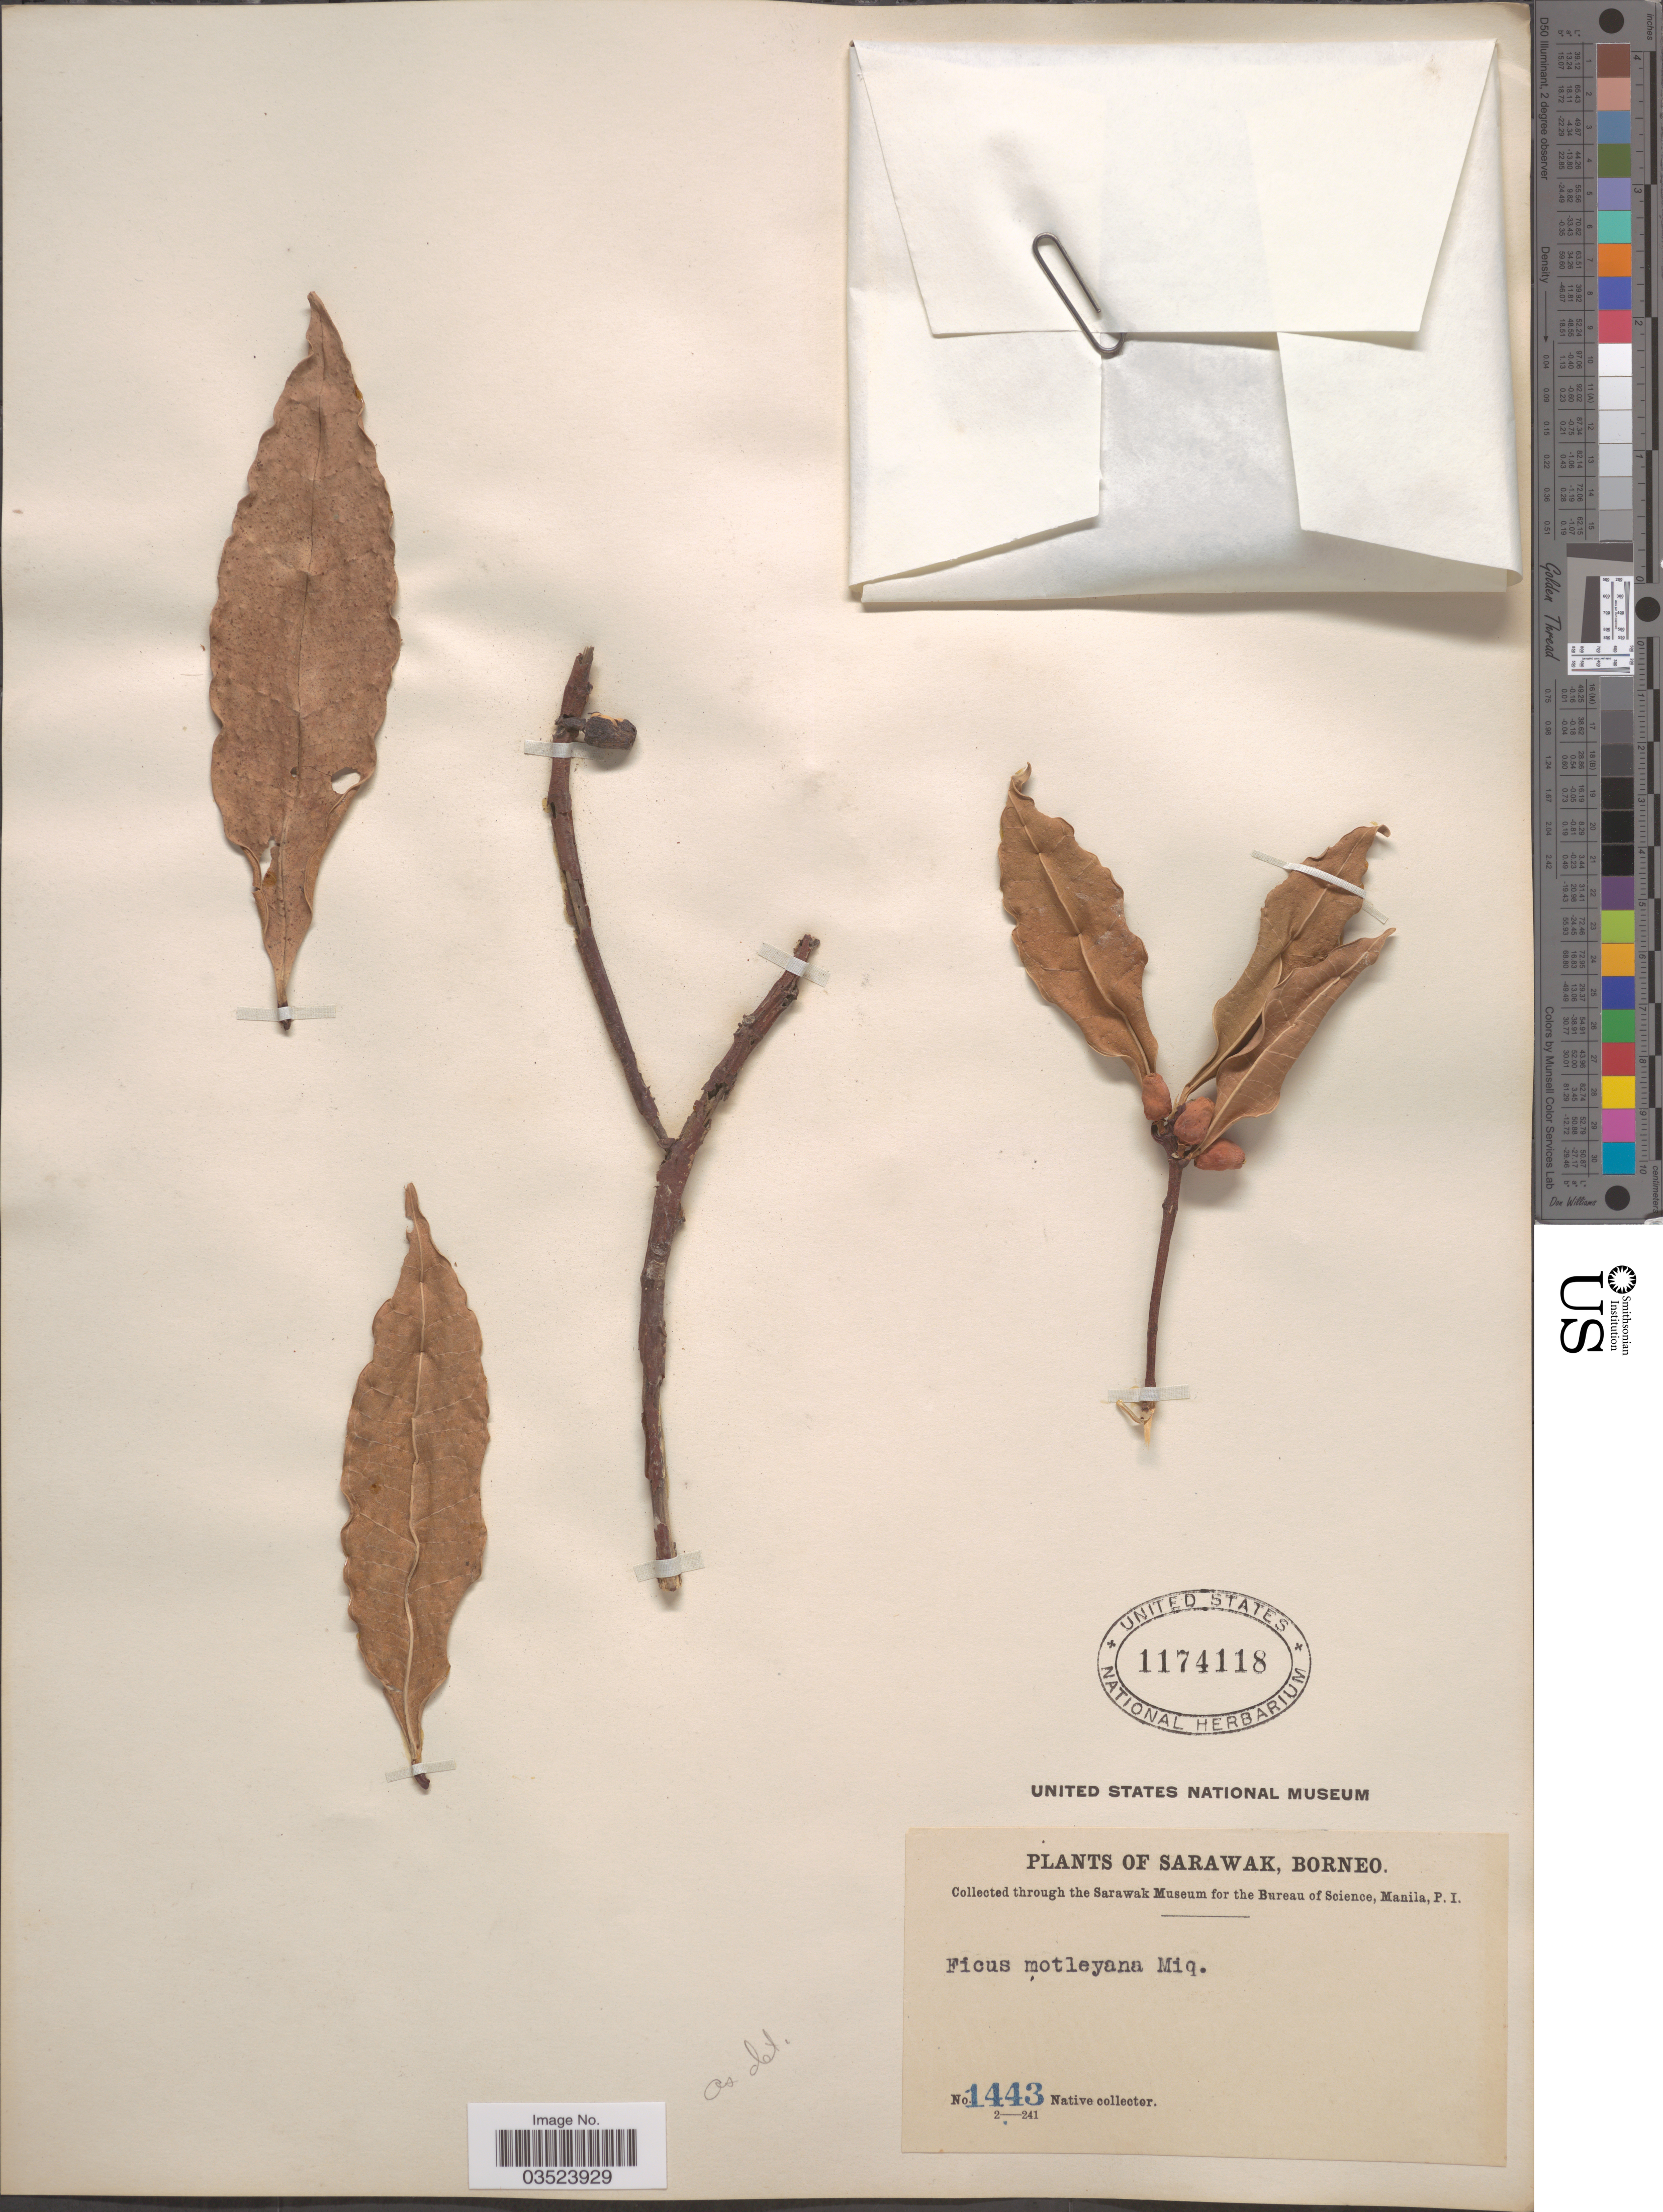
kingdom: Plantae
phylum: Tracheophyta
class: Magnoliopsida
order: Rosales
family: Moraceae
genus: Ficus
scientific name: Ficus motleyana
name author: Miq.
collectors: Native collector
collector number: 1443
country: Malaysia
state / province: Sarawak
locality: Borneo.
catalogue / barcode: US 1174118